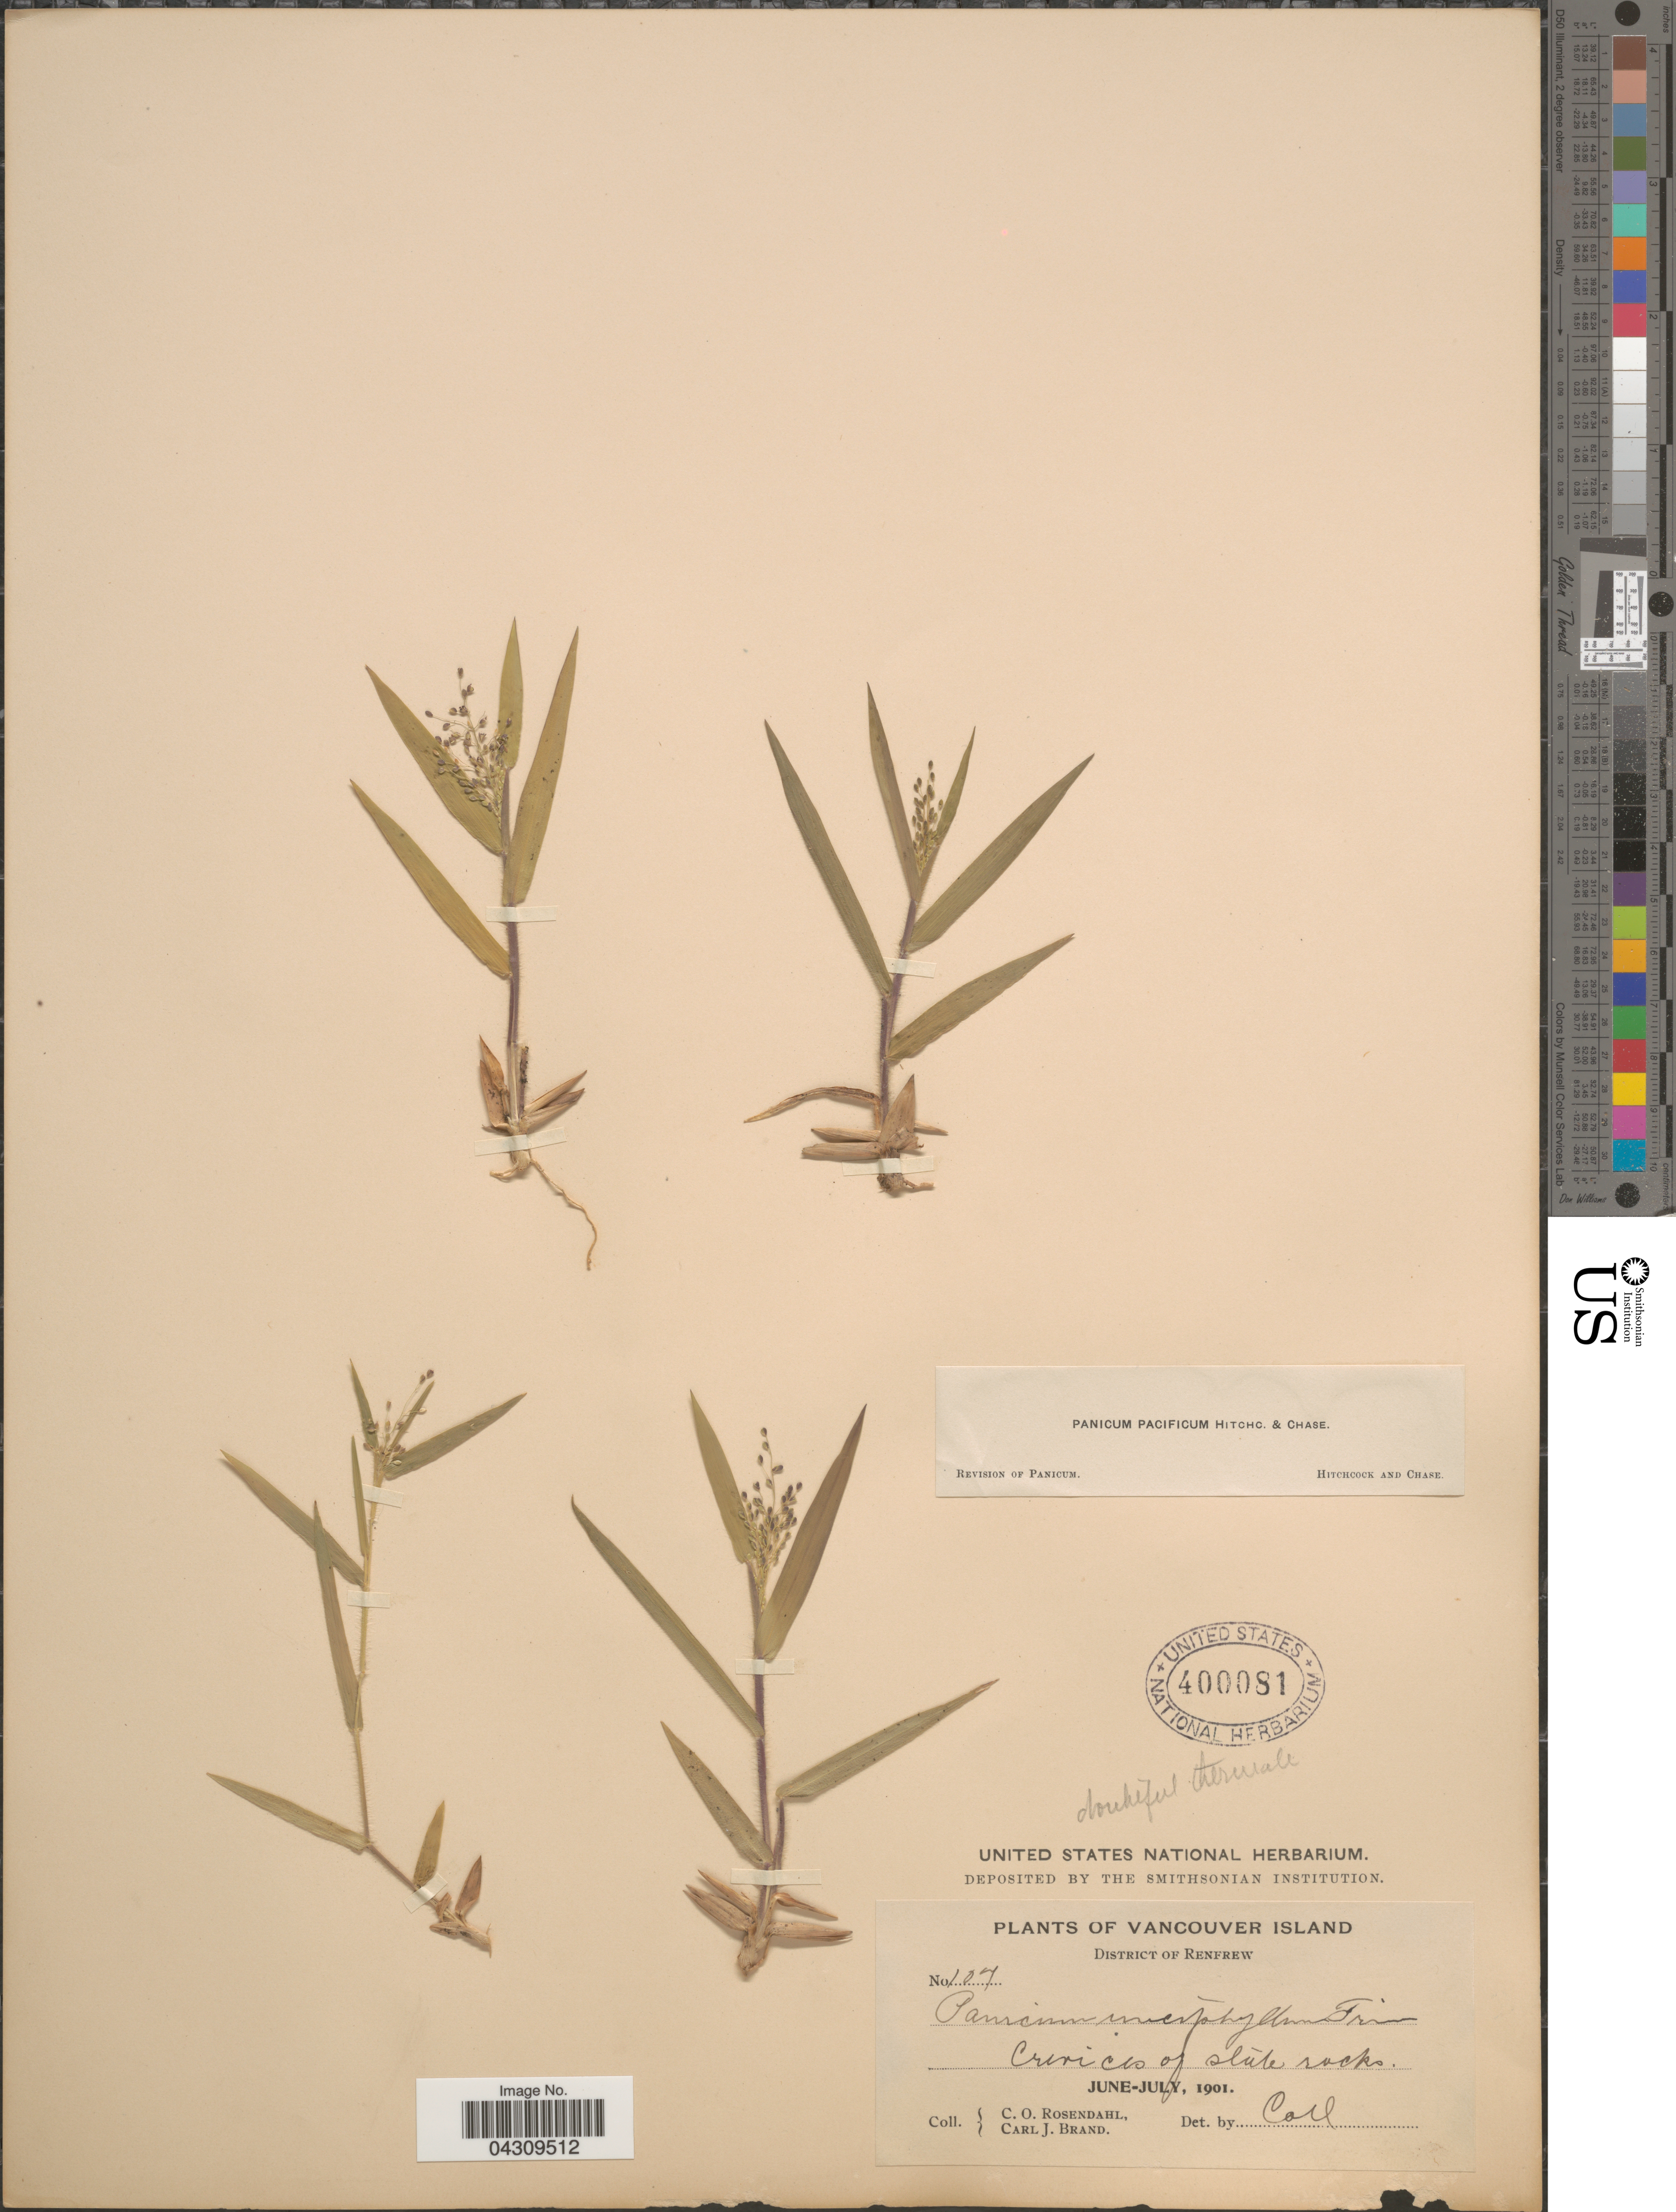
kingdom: Plantae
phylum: Tracheophyta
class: Liliopsida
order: Poales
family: Poaceae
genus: Dichanthelium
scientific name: Dichanthelium acuminatum var. acuminatum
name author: (Sw.) Gould & C.A. Clark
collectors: C. O. Rosendahl & C. J. Brand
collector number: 107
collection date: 1901-06/1901-07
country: Canada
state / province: British Columbia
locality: Vancouver Island. District of Renfrew. Crevices of slate rocks.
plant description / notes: No precise locality correction needed.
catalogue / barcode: US 400081